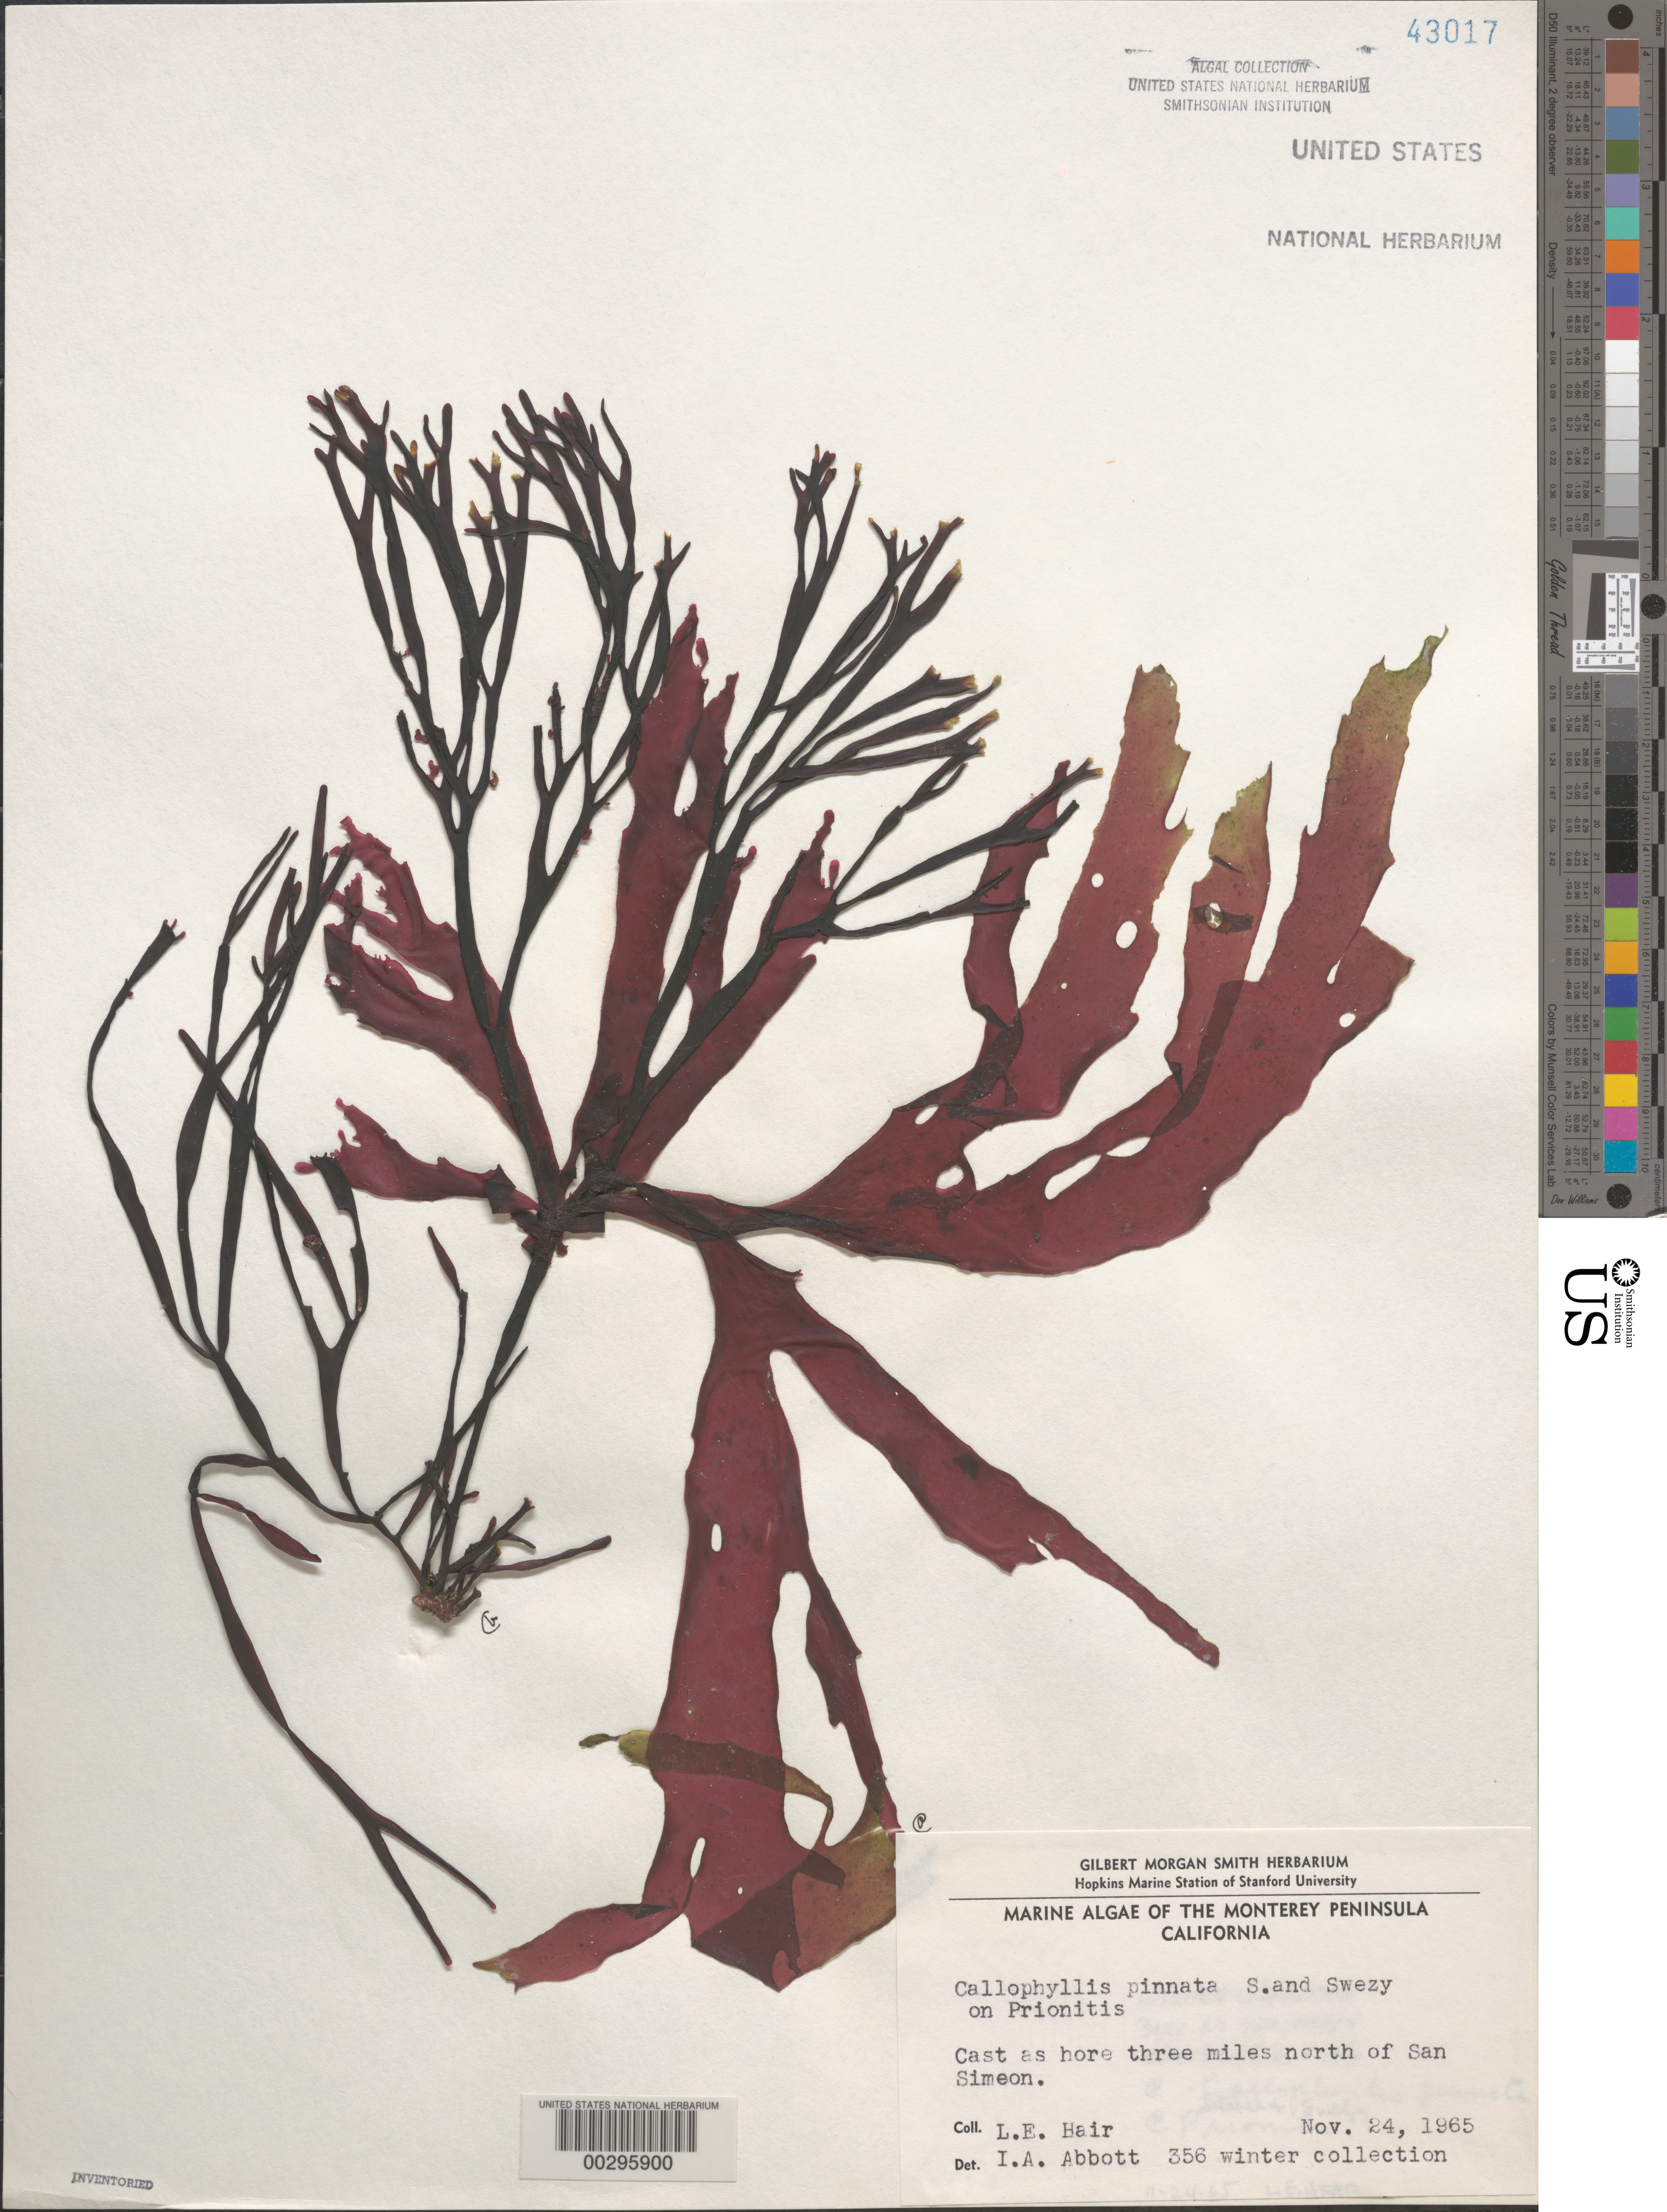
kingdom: Plantae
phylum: Rhodophyta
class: Florideophyceae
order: Gigartinales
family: Kallymeniaceae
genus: Callophyllis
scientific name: Callophyllis pinnata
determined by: Abbott, Isabella A.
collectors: L. Hair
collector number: Leh 356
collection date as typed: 24 Nov 1965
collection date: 1965-11-24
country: United States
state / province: California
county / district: San Luis Obispo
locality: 3 miles north of San Simeon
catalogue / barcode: US 43017